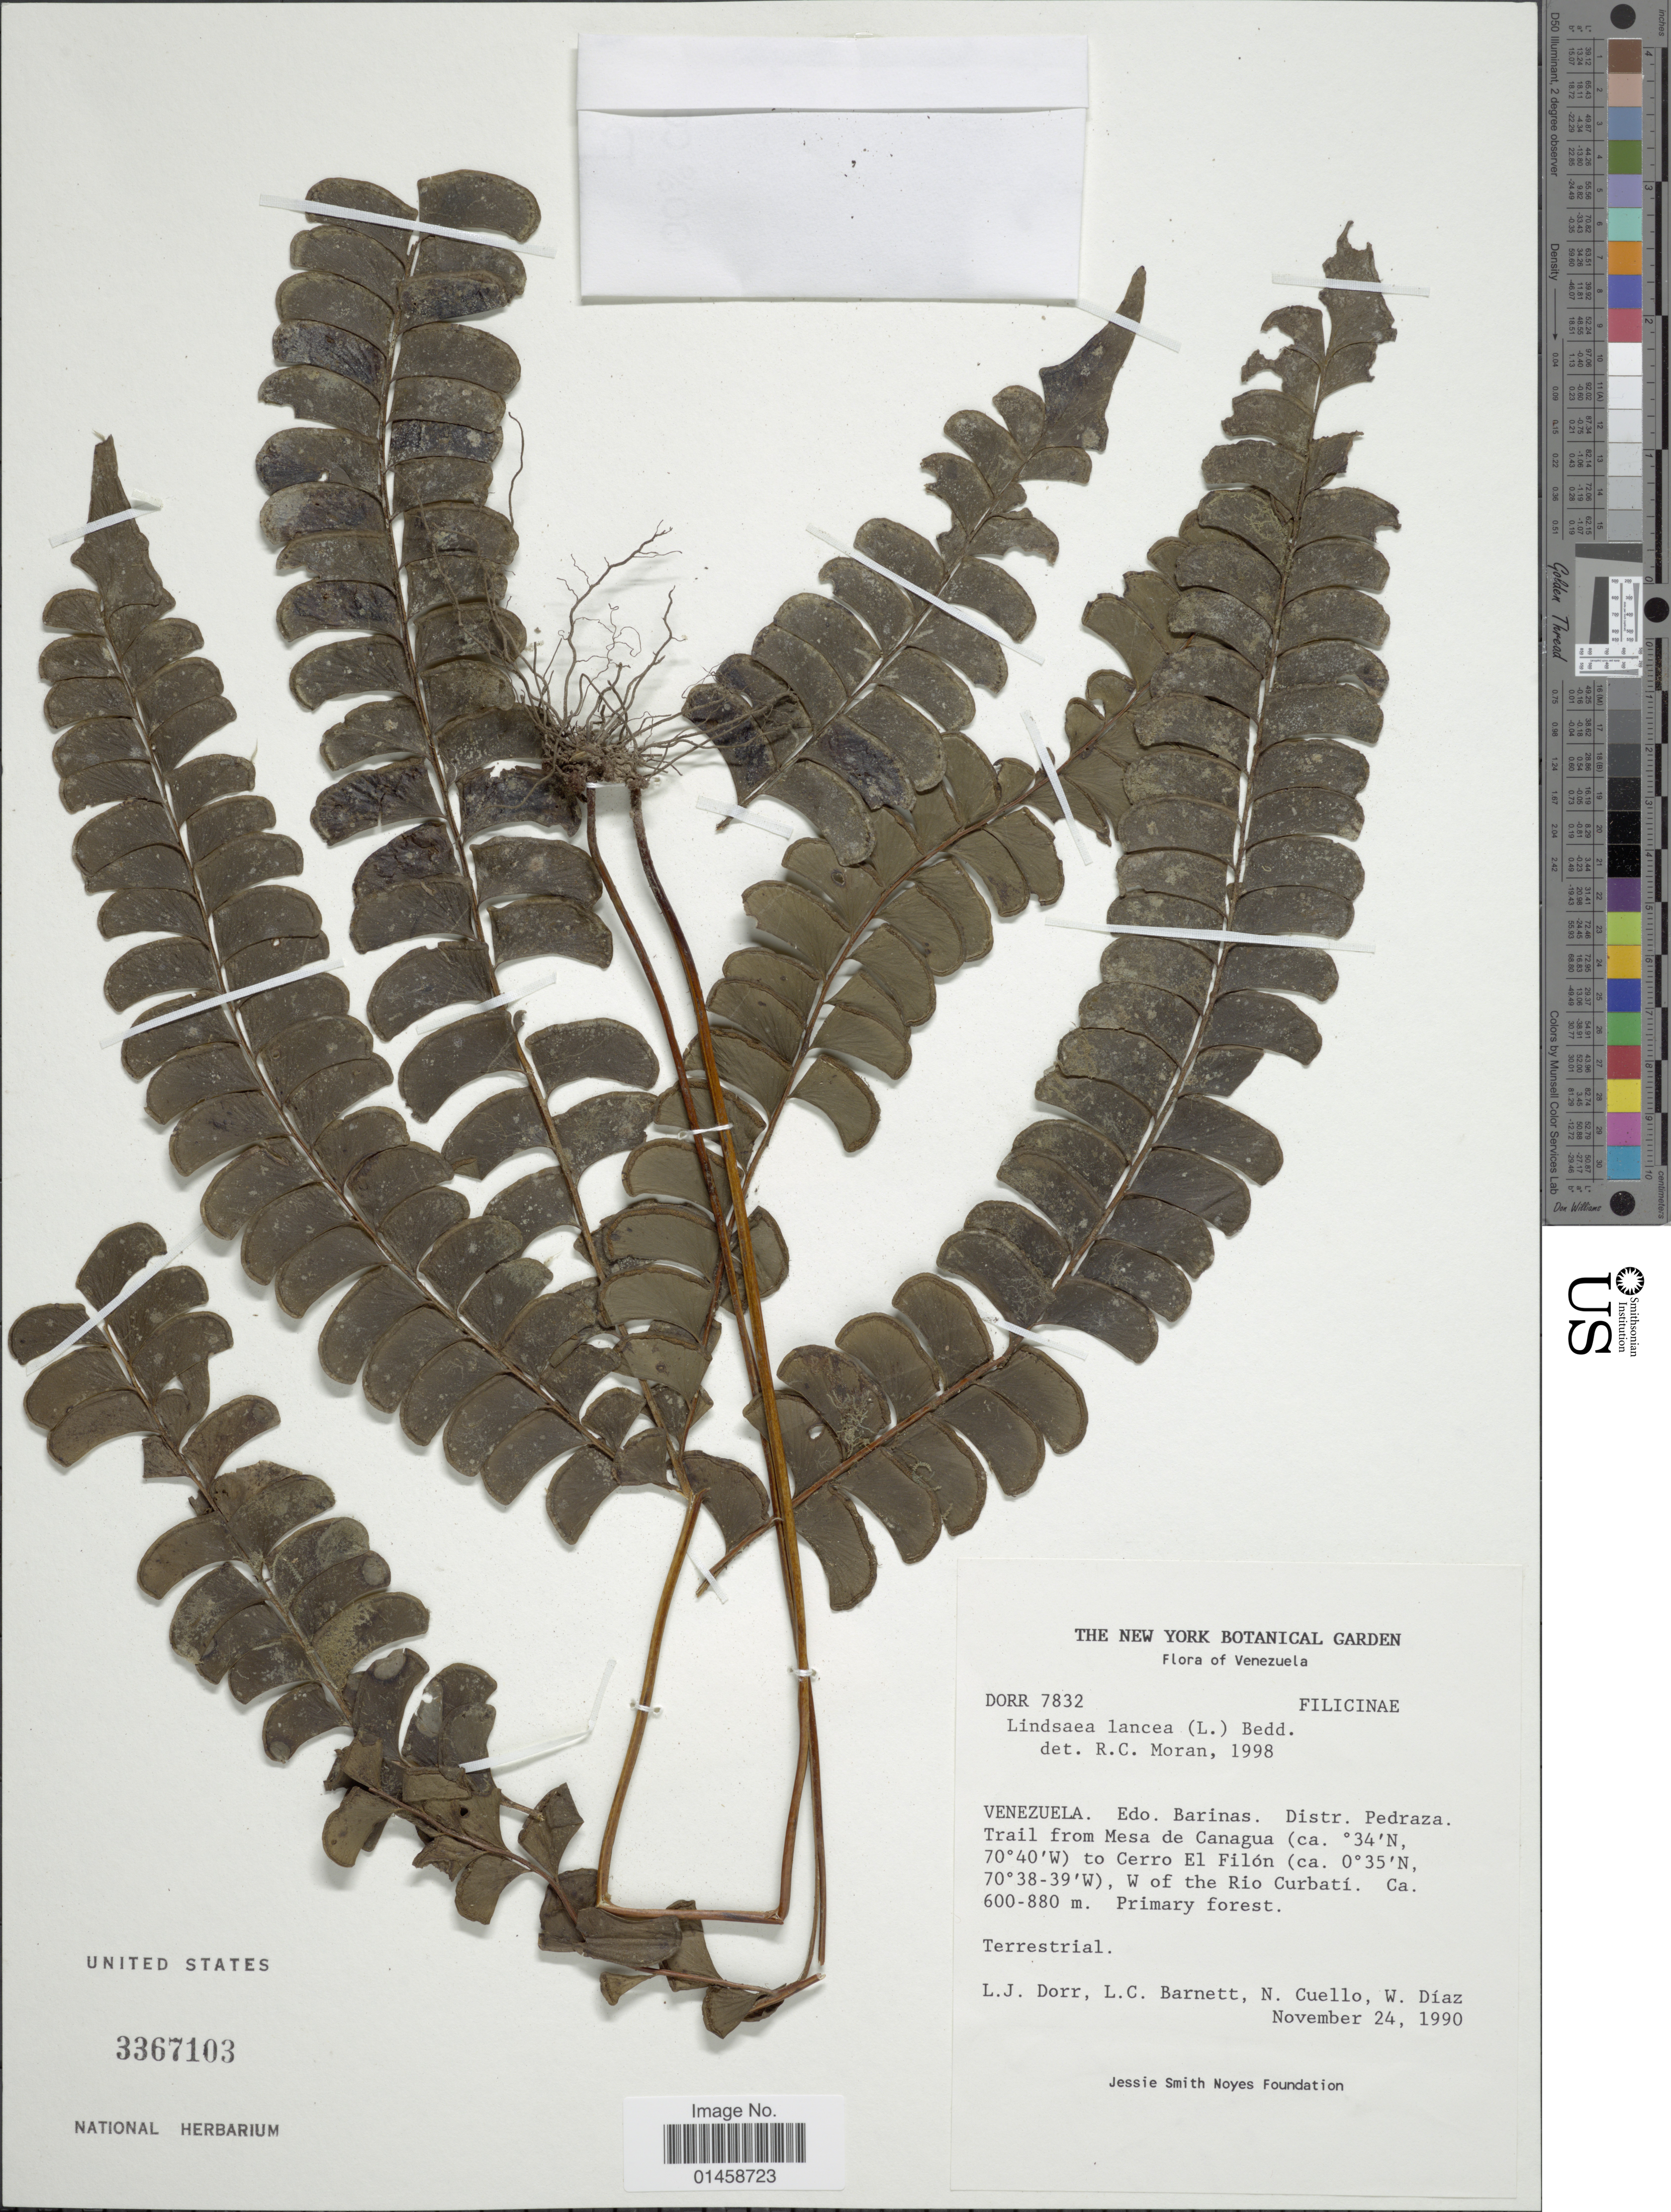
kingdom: Plantae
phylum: Tracheophyta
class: Polypodiopsida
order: Polypodiales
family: Lindsaeaceae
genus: Lindsaea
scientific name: Lindsaea lancea var. falcata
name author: (Dryand.) Rosenst.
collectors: L. J. Dorr, L. C. Barnett, N. L. Cuello & W. Díaz P.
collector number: DORR 7832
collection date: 1990-11-24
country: Venezuela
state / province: Barinas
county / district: Pedraza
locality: Trail from Mesa de Canagua to Cerro El Filón, W of the Rio Curbatí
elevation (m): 600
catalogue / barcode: US 3367103